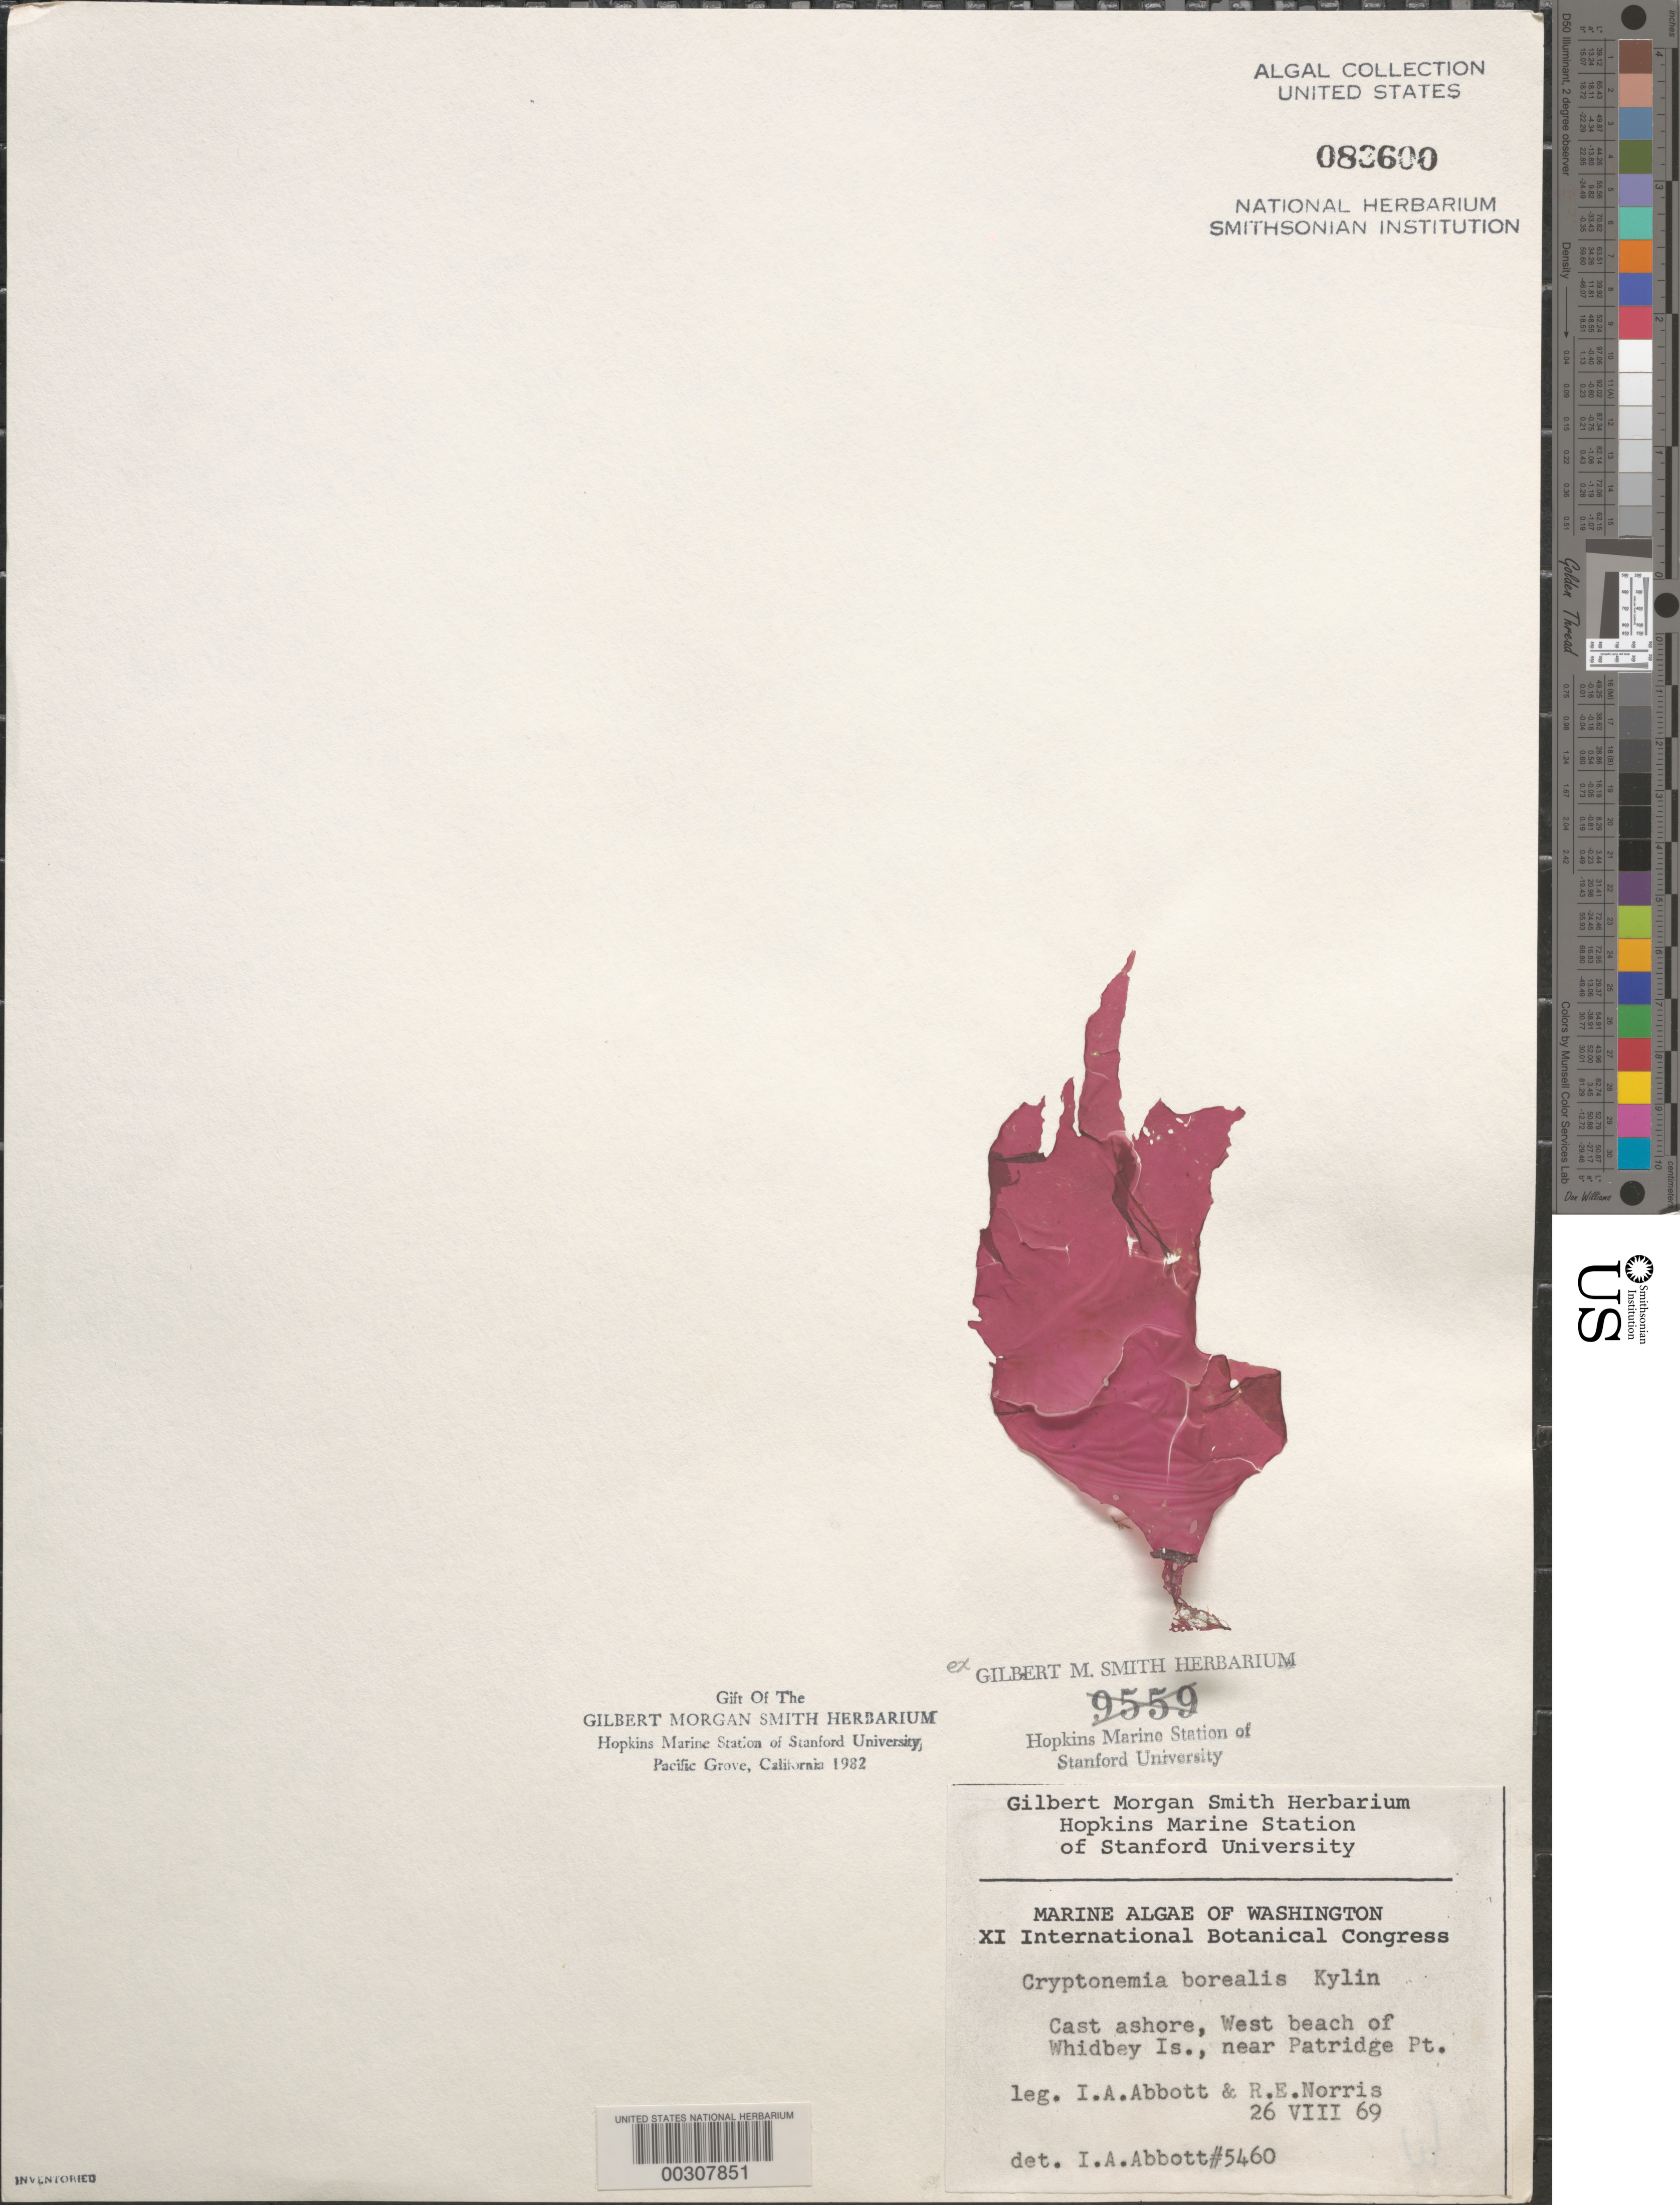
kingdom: Plantae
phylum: Rhodophyta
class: Florideophyceae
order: Halymeniales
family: Halymeniaceae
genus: Cryptonemia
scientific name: Cryptonemia borealis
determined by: Abbott, Isabella A.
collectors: I. A. Abbott & R. E. Norris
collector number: IAA 5460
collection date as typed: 26 Aug 1969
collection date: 1969-08-26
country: United States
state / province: Washington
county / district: Island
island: Whidbey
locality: West Beach near Partridge Point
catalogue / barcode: US 83600